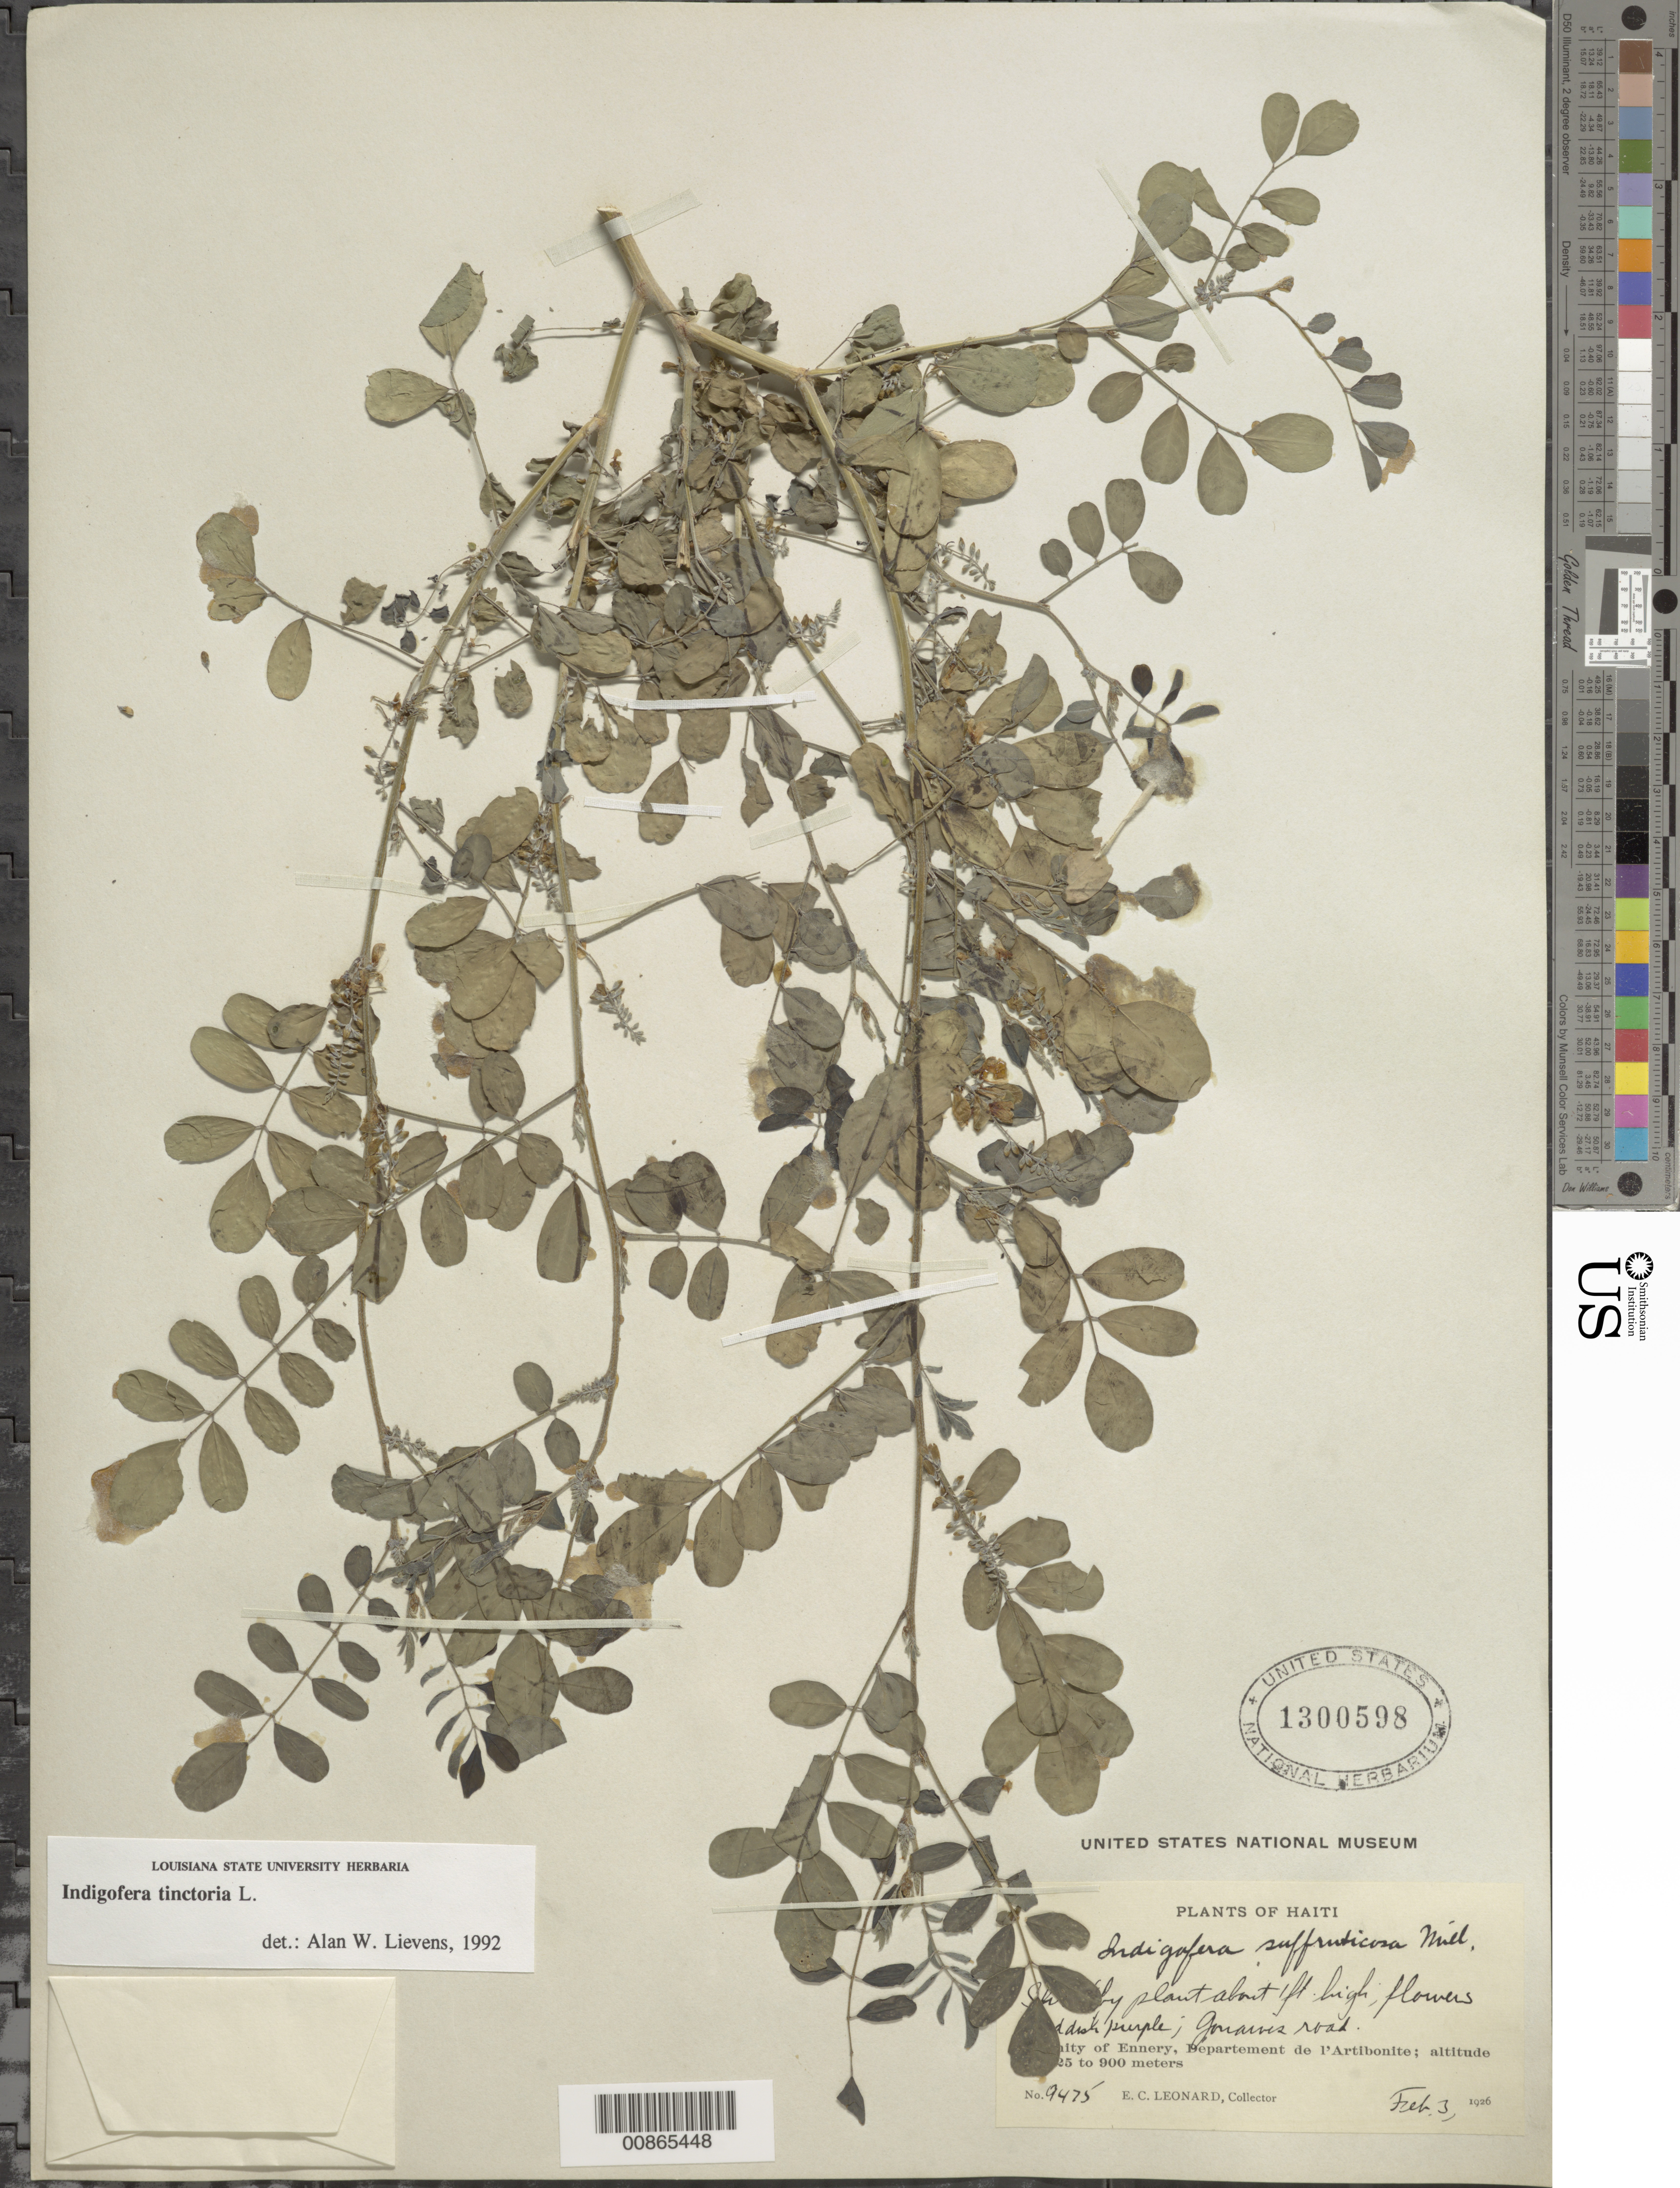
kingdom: Plantae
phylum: Tracheophyta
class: Magnoliopsida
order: Fabales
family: Fabaceae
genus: Indigofera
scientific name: Indigofera tinctoria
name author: L.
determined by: Lievens, A. W., (LSU), Louisiana State University Herbarium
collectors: E. C. Leonard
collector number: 9475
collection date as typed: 03 Feb 1926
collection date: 1926-02-03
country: Haiti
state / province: Artibonite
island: Hispaniola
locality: Vicinity of Ennery. Gonaives road.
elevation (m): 325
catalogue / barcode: US 1300598